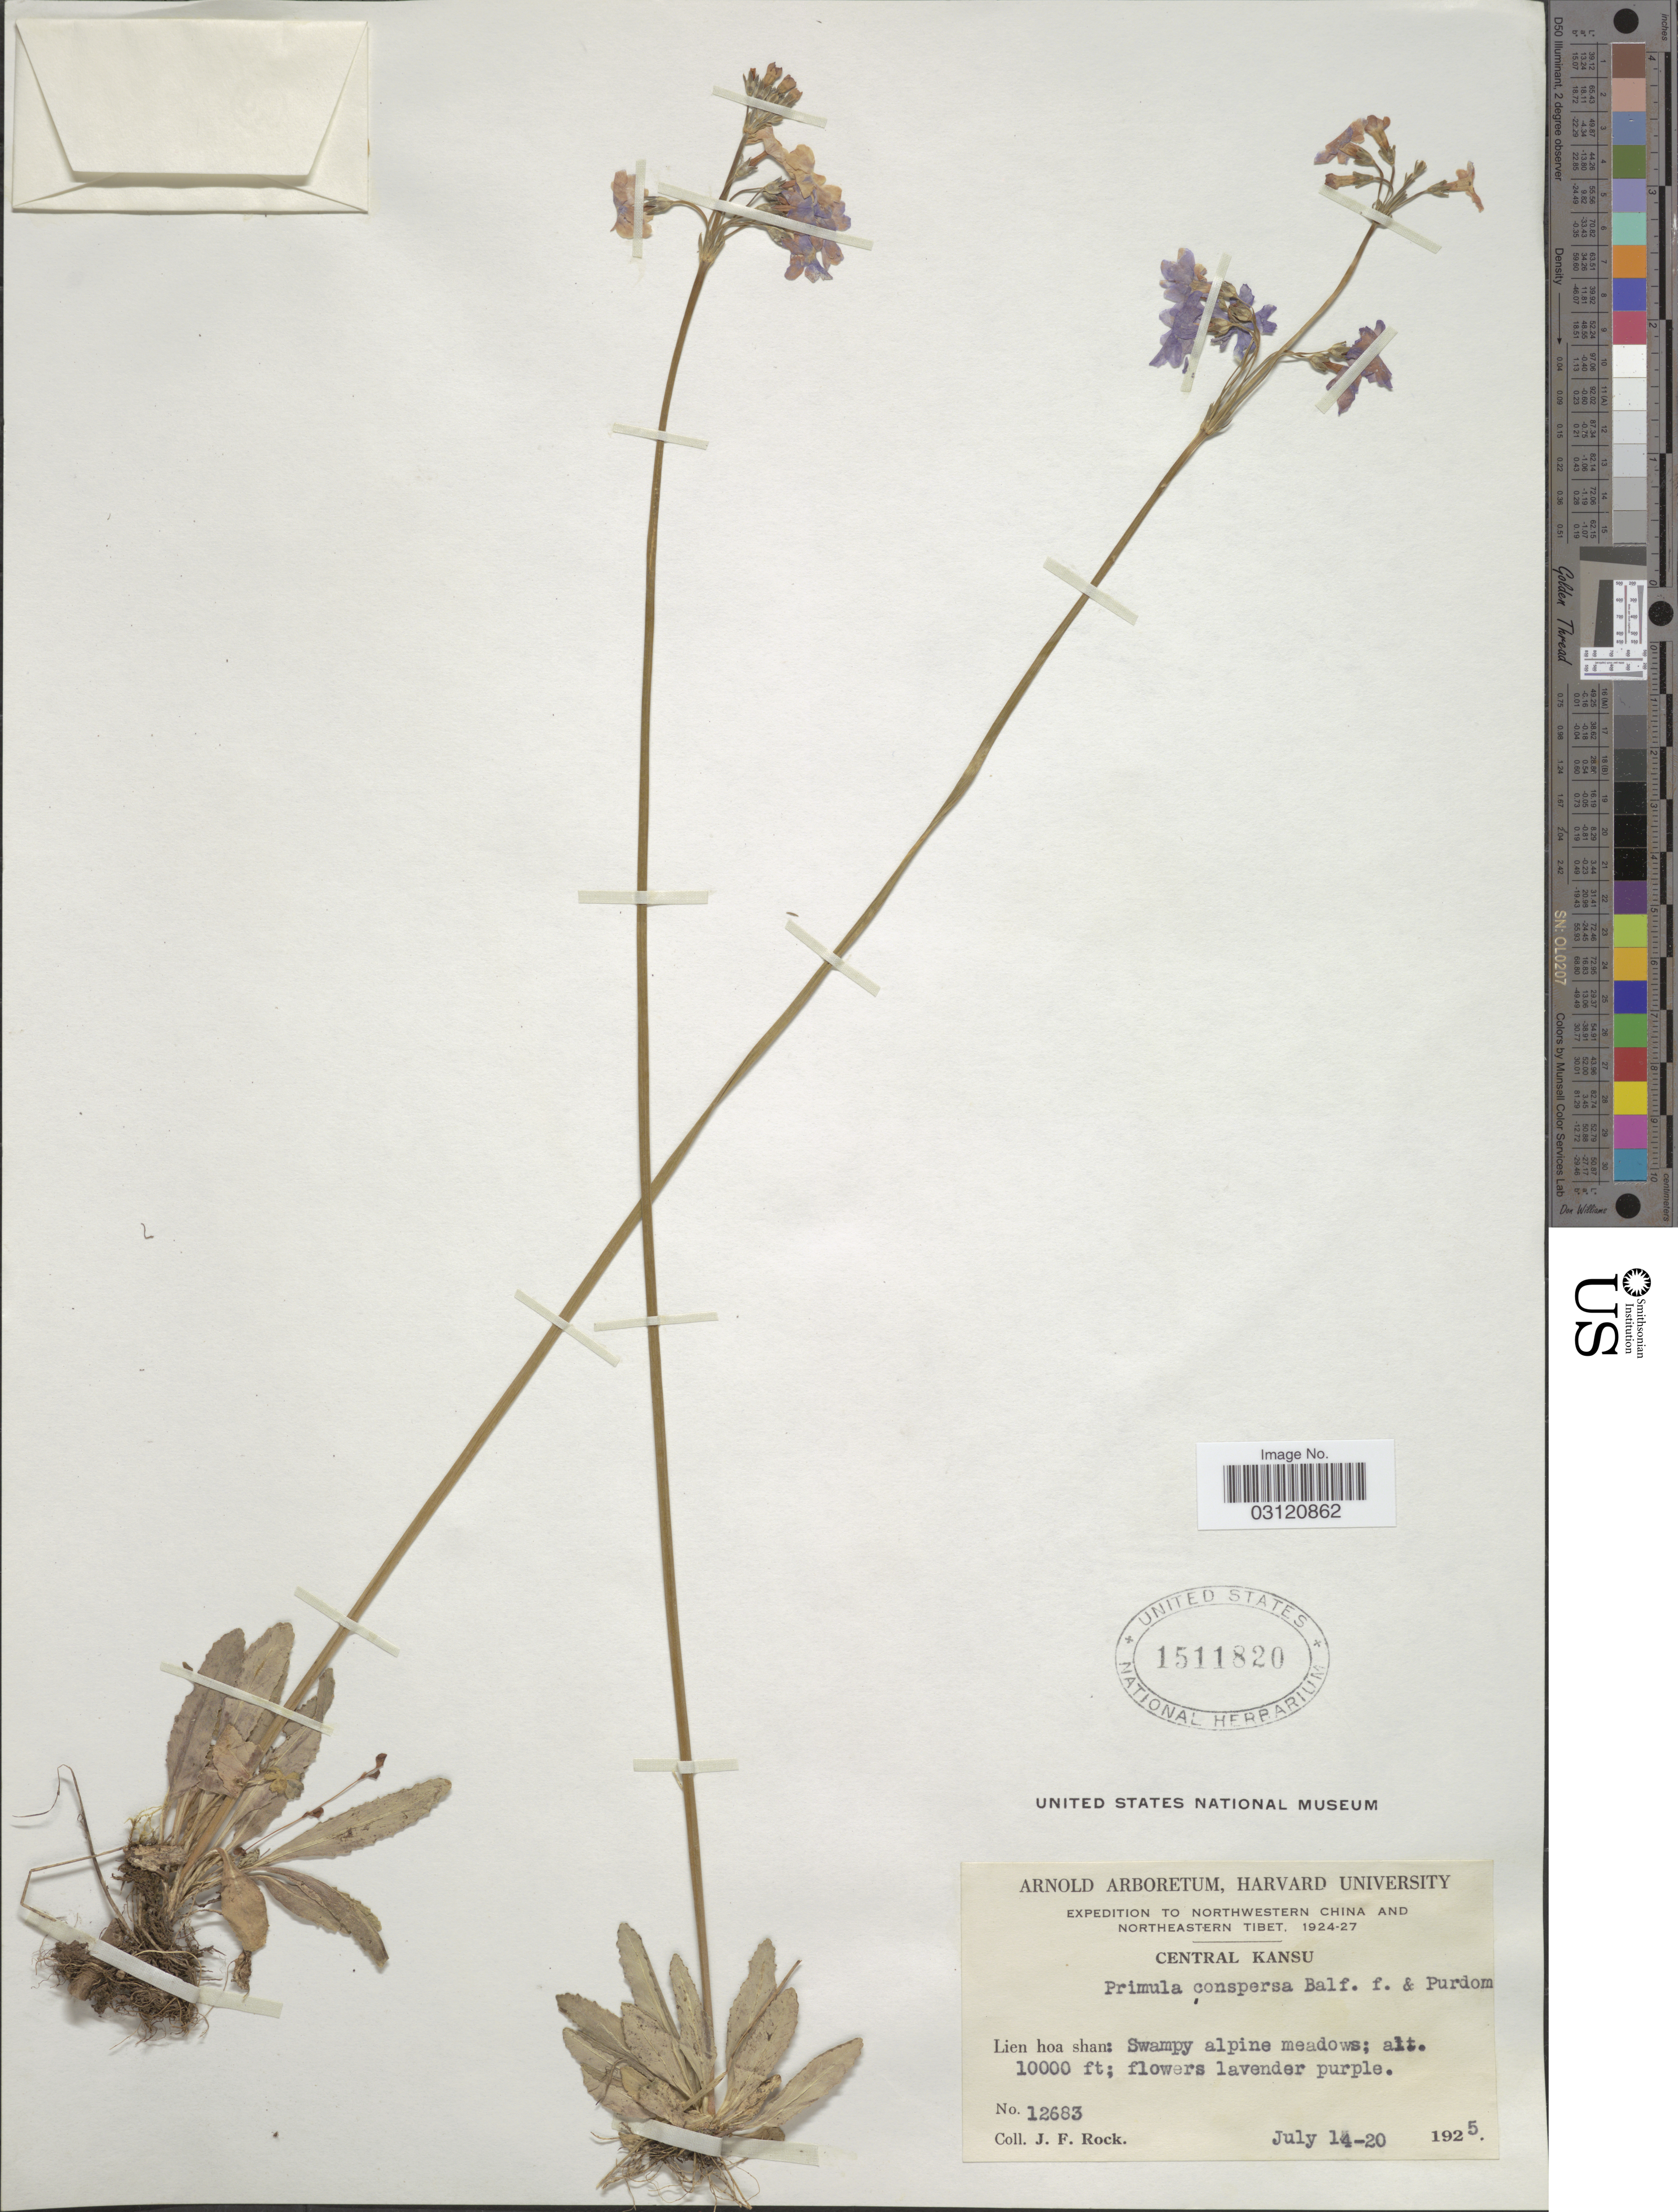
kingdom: Plantae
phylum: Tracheophyta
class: Magnoliopsida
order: Ericales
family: Primulaceae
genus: Primula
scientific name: Primula conspersa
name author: Balf. f. & Purdom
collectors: J. Rock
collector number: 12683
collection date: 1925-07-14/1925-07-20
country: China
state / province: Gansu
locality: Northwestern China and Northeastern Tibet. Central Kansu. Lien hoa shan: Swampy alpine meadows.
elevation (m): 3048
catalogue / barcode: US 1511820